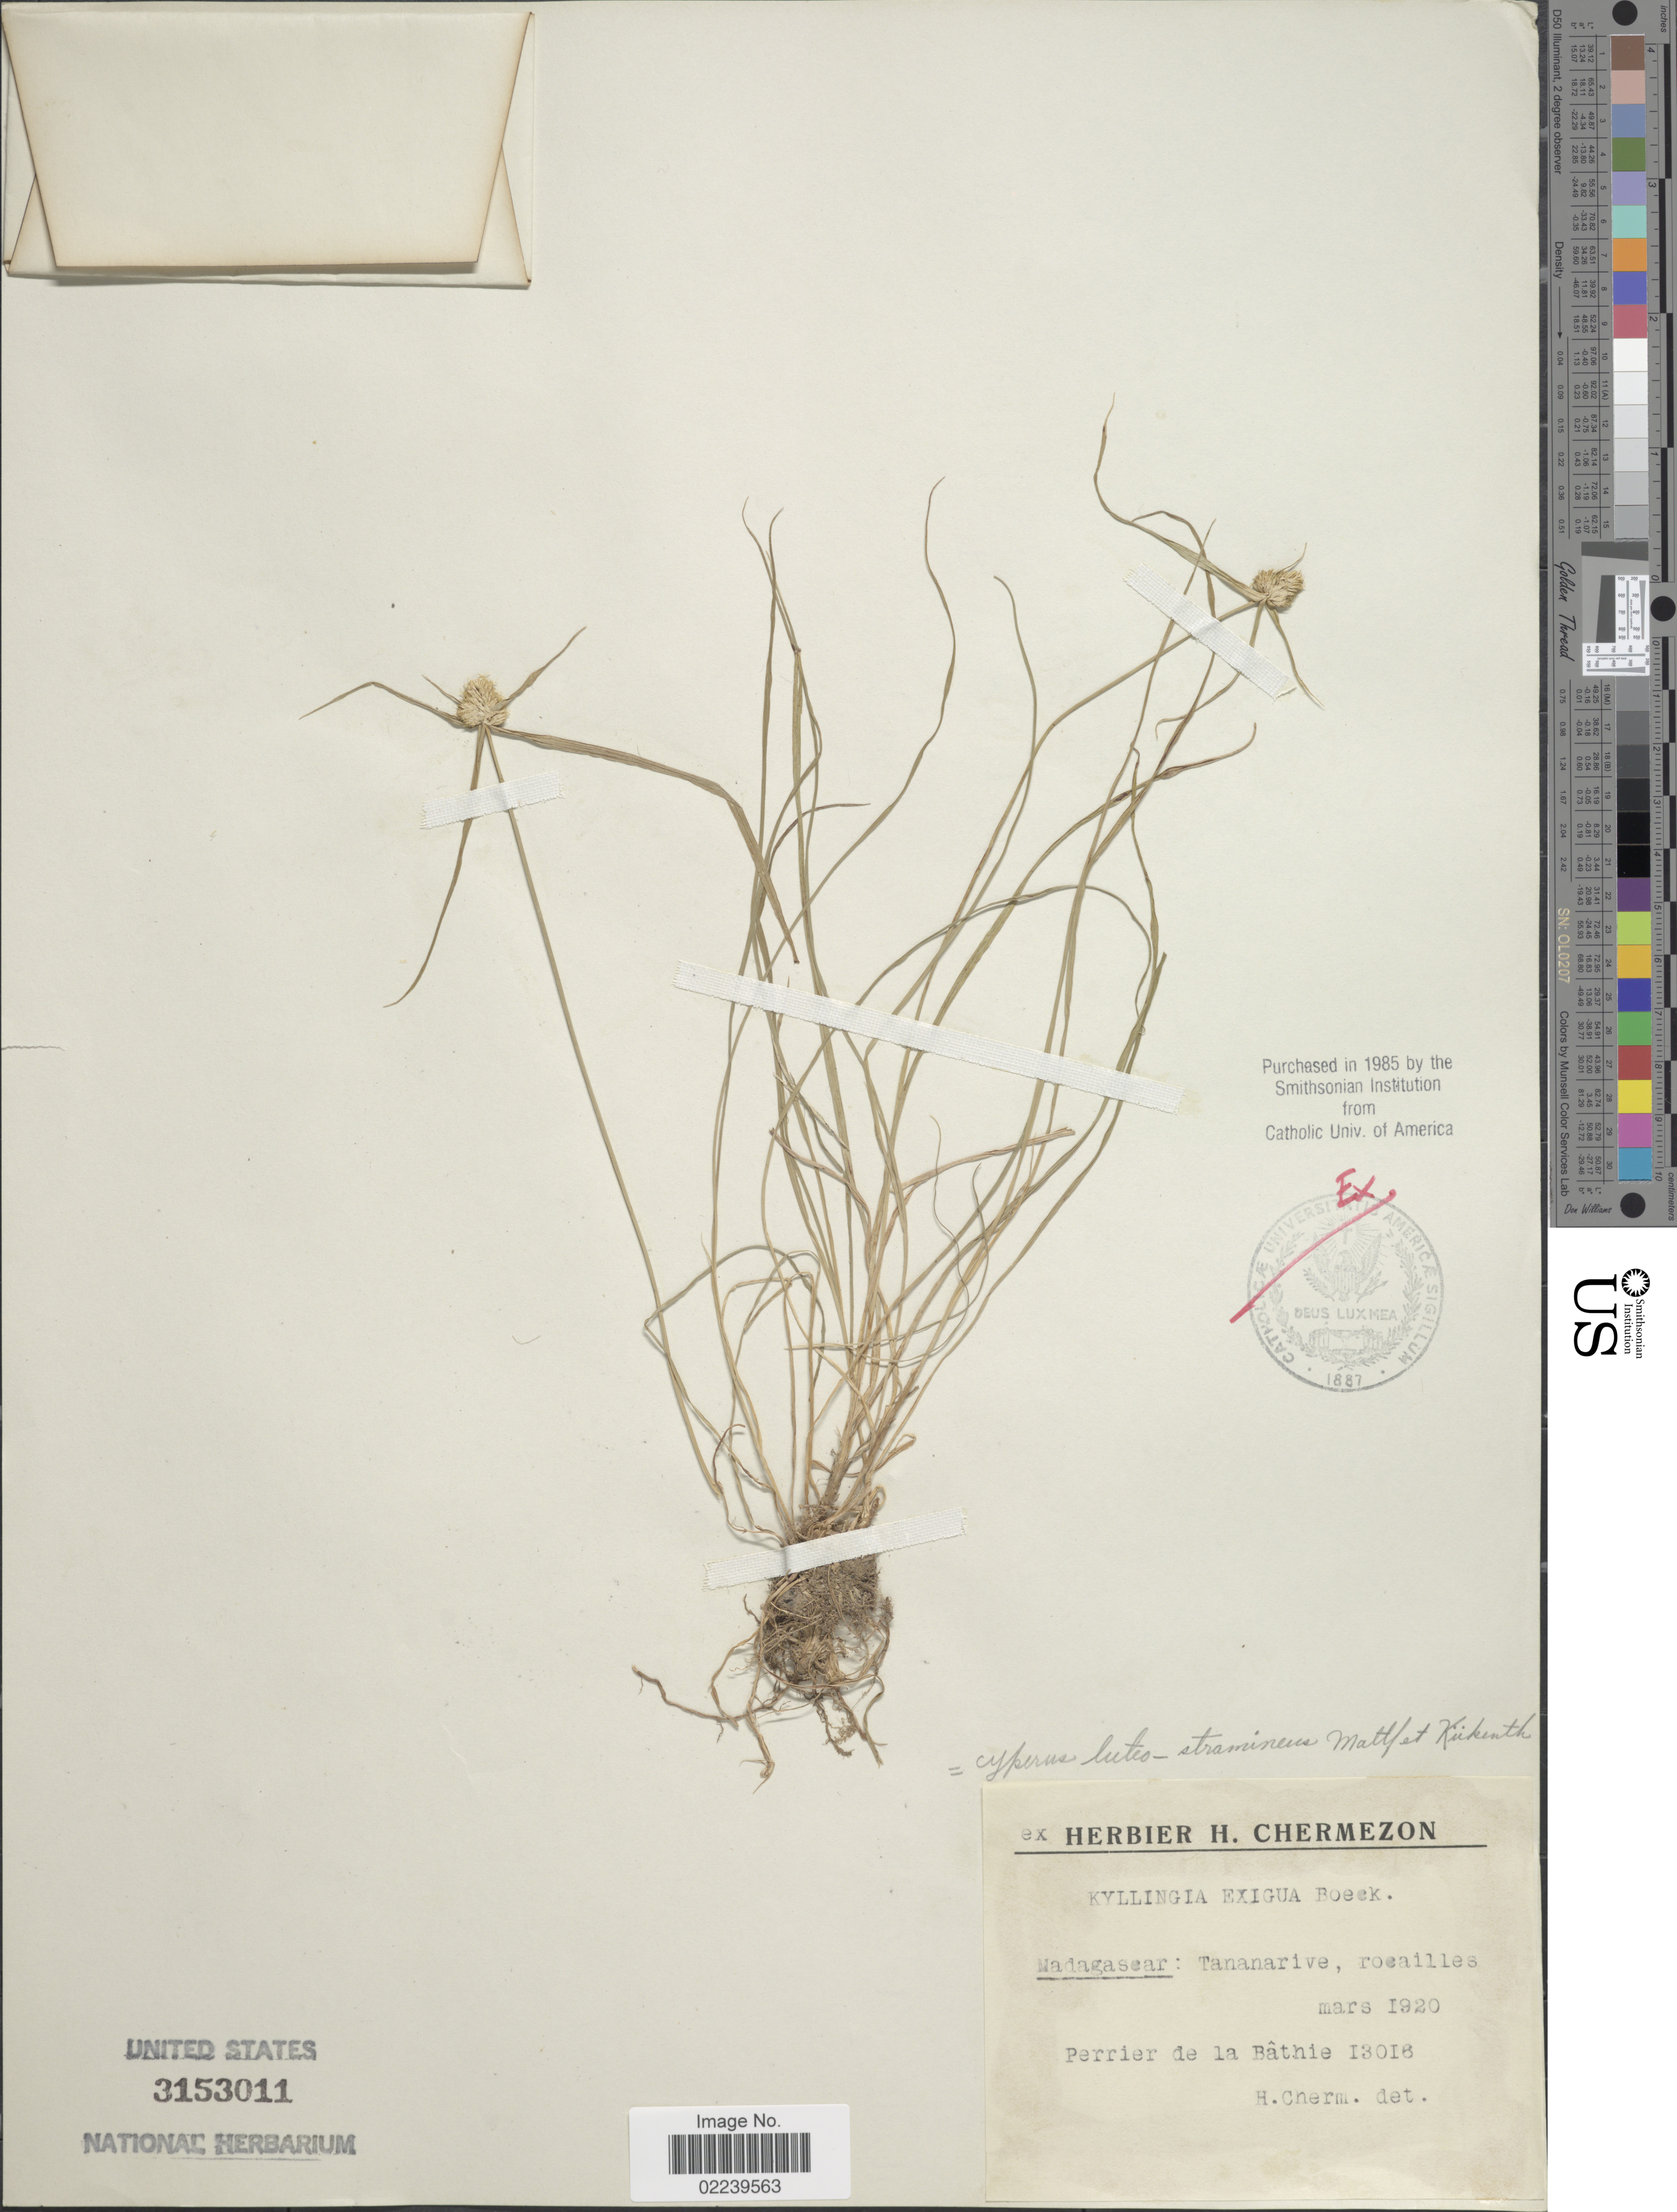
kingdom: Plantae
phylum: Tracheophyta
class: Liliopsida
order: Poales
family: Cyperaceae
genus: Cyperus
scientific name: Cyperus luteostramineus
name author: Mattf. & Kük.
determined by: Strong, M. T., (US), Smithsonian Institution - National Museum of Natural History (UNITED STATES)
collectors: Perrier de la Bâthie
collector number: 13018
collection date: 1920-03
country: Madagascar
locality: Tananarive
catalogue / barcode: US 3153011